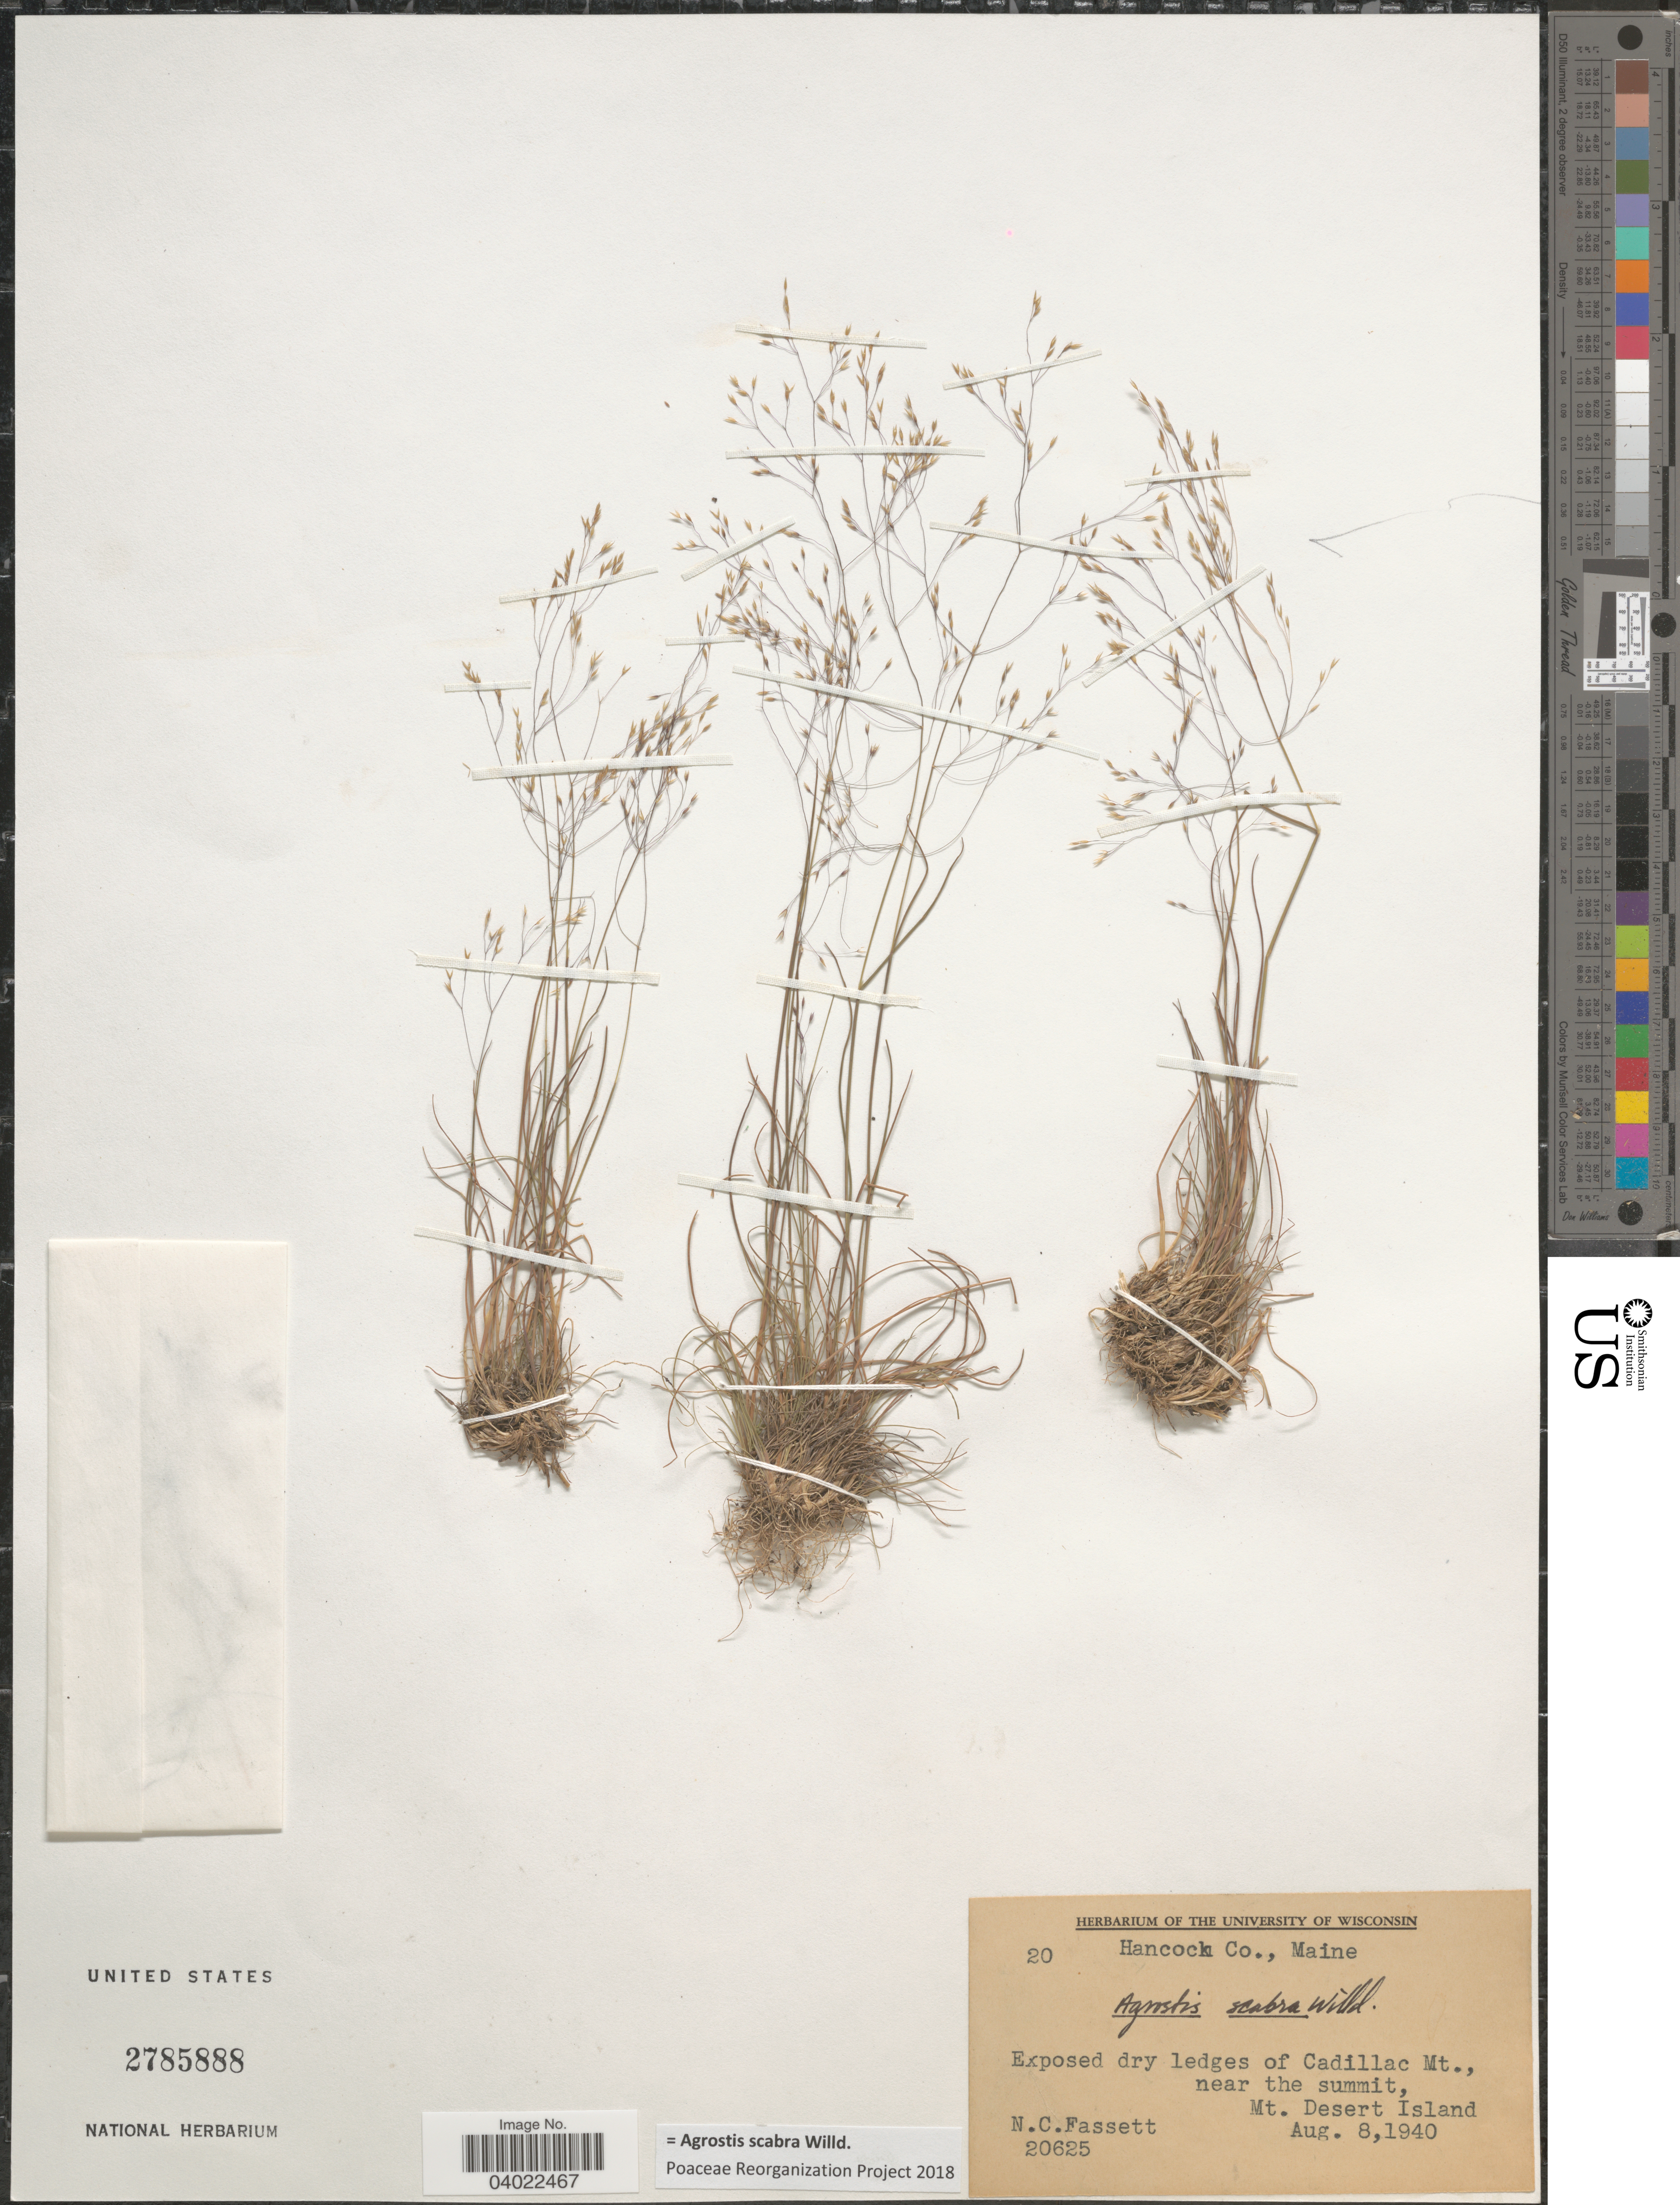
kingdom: Plantae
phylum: Tracheophyta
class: Liliopsida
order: Poales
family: Poaceae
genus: Agrostis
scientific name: Agrostis scabra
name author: Willd.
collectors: N. C. Fassett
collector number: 20625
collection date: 1940-08-08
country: United States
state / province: Maine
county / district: Hancock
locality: Hancock Co. Exposed dry ledges of Cadillac Mt., near the summit, Mt. Desert Island.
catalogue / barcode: US 2785888